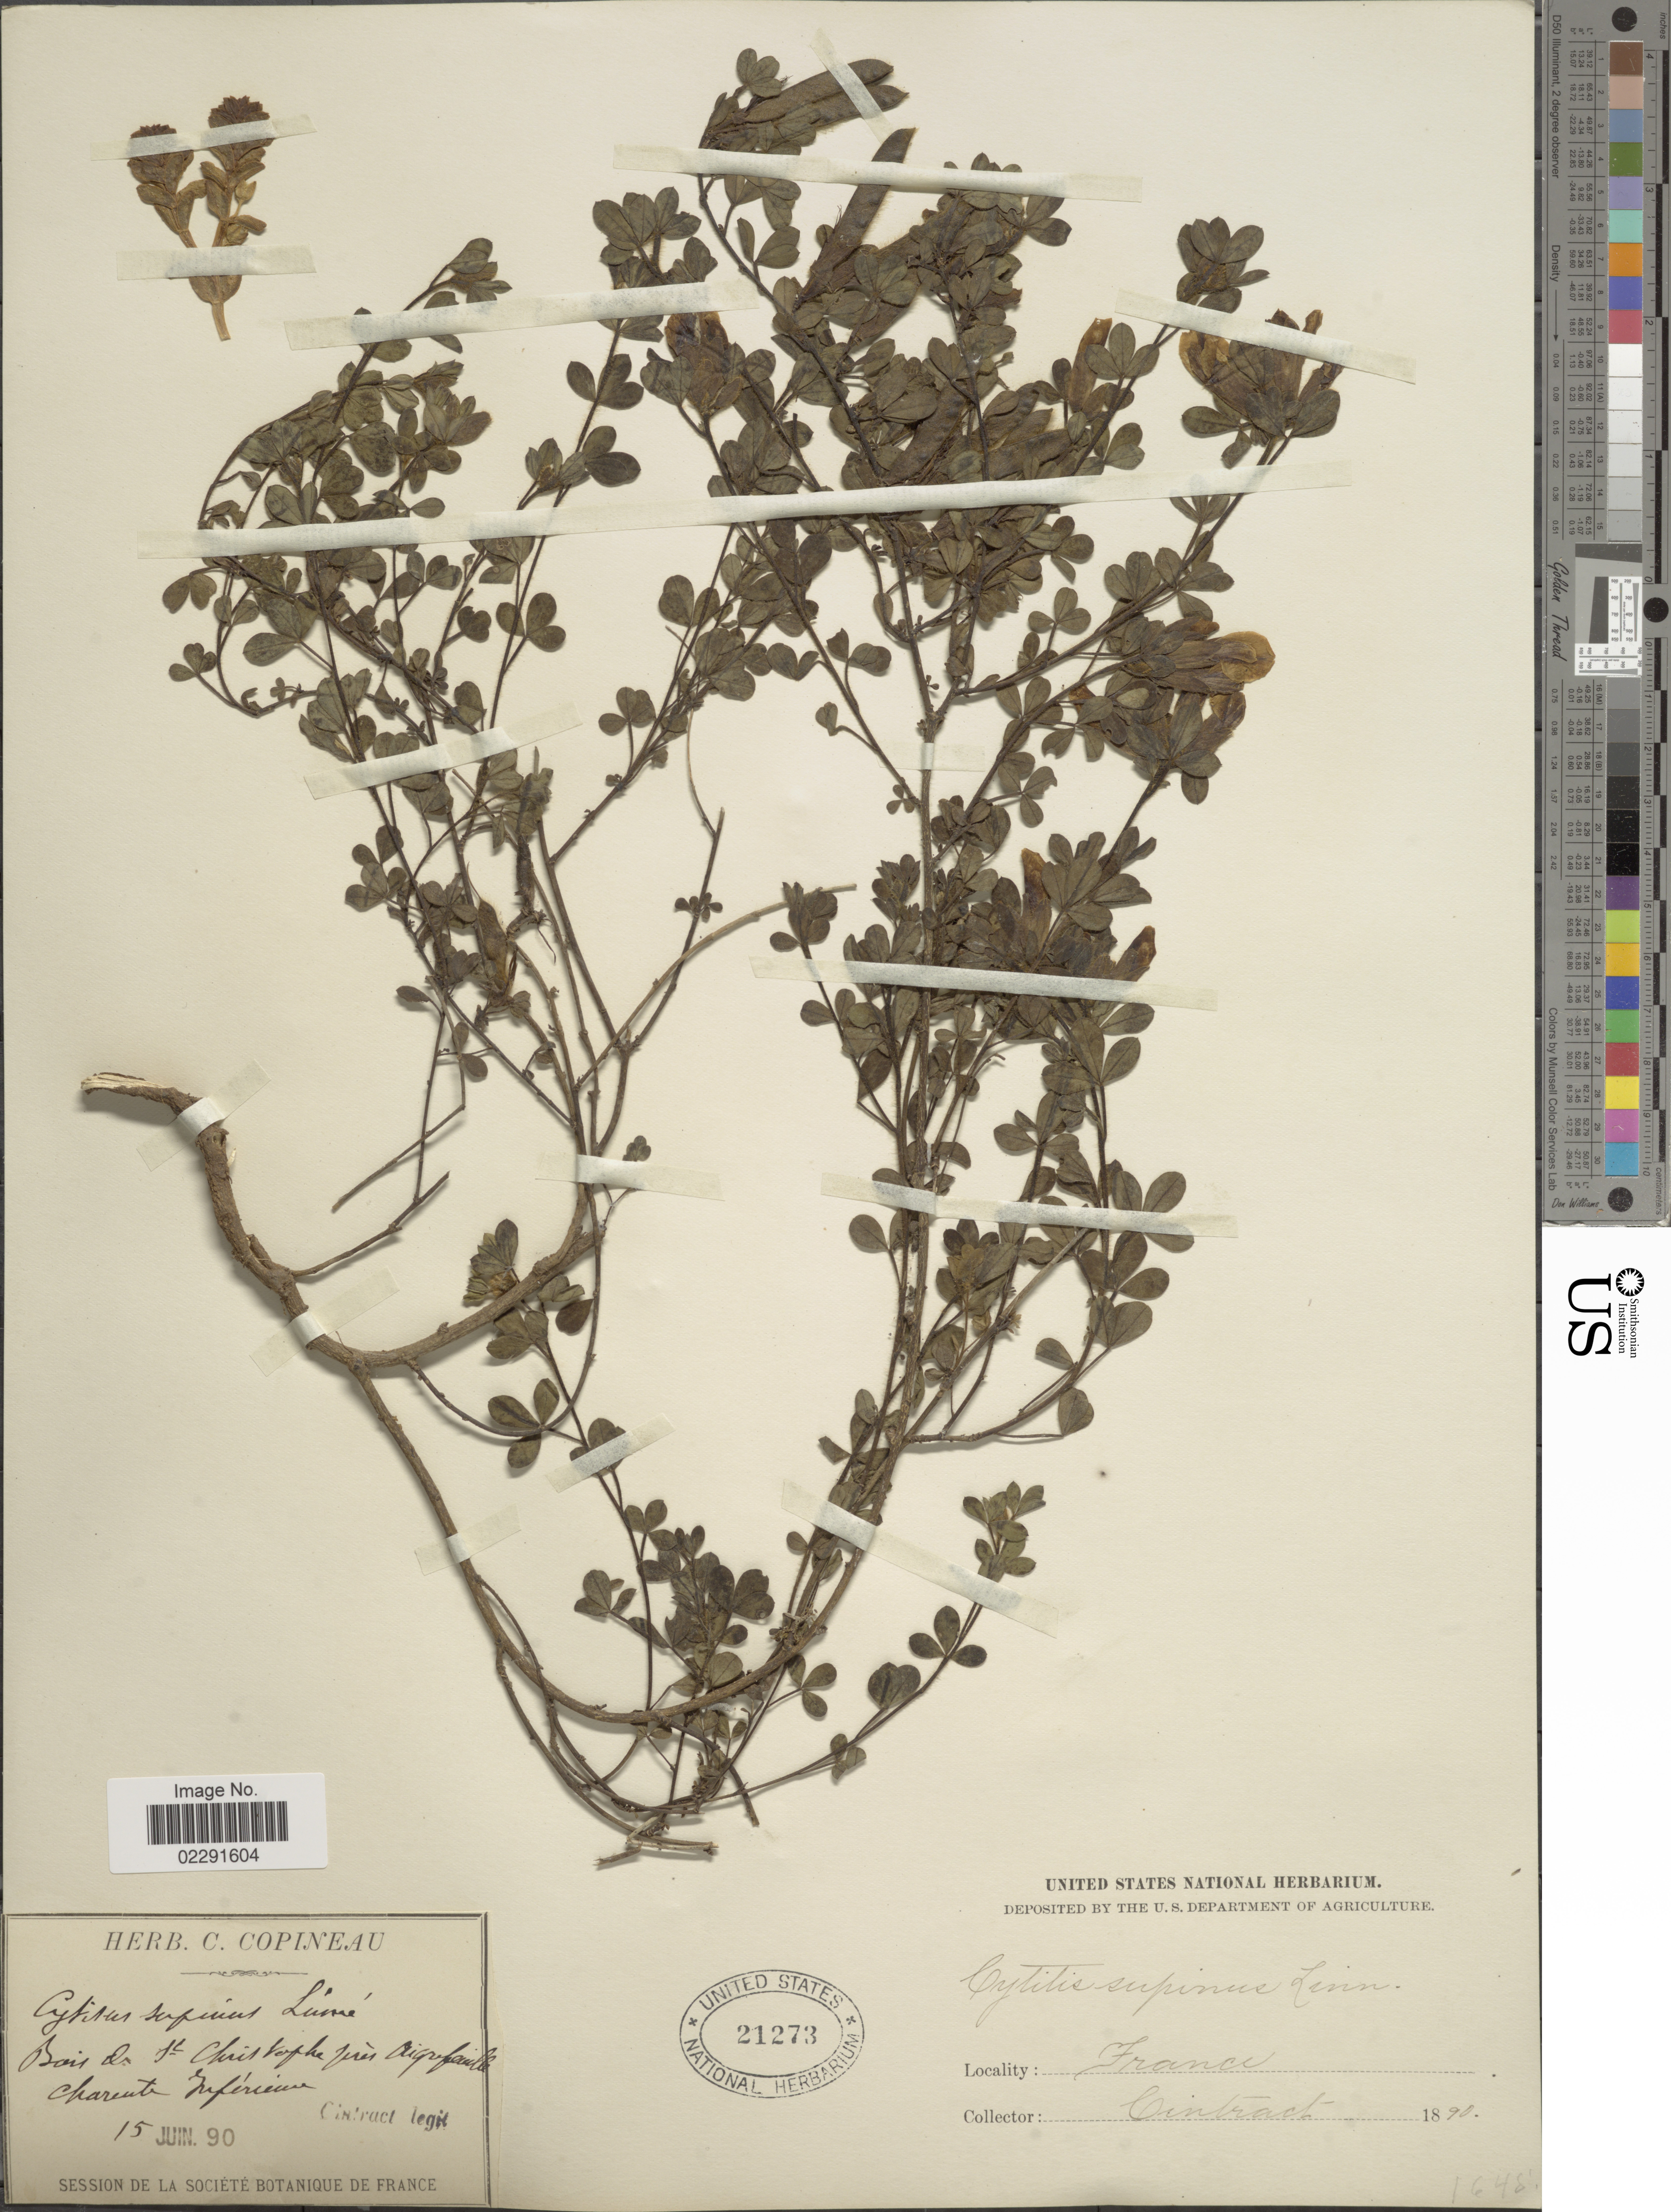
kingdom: Plantae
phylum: Tracheophyta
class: Magnoliopsida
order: Fabales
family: Fabaceae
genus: Cytisus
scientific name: Cytisus supinus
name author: L.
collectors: Cintract, --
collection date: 1890-06-15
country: France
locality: Bois de St. Christophe près Aigrefeuille, Charente Inférieure.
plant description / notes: Corrected "Bois da St Chistophe jun Aigrifamlle charente Inferieur" to "Bois de St. Christophe près Aigrefeuille, Charente Inférieure."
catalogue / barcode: US 21273